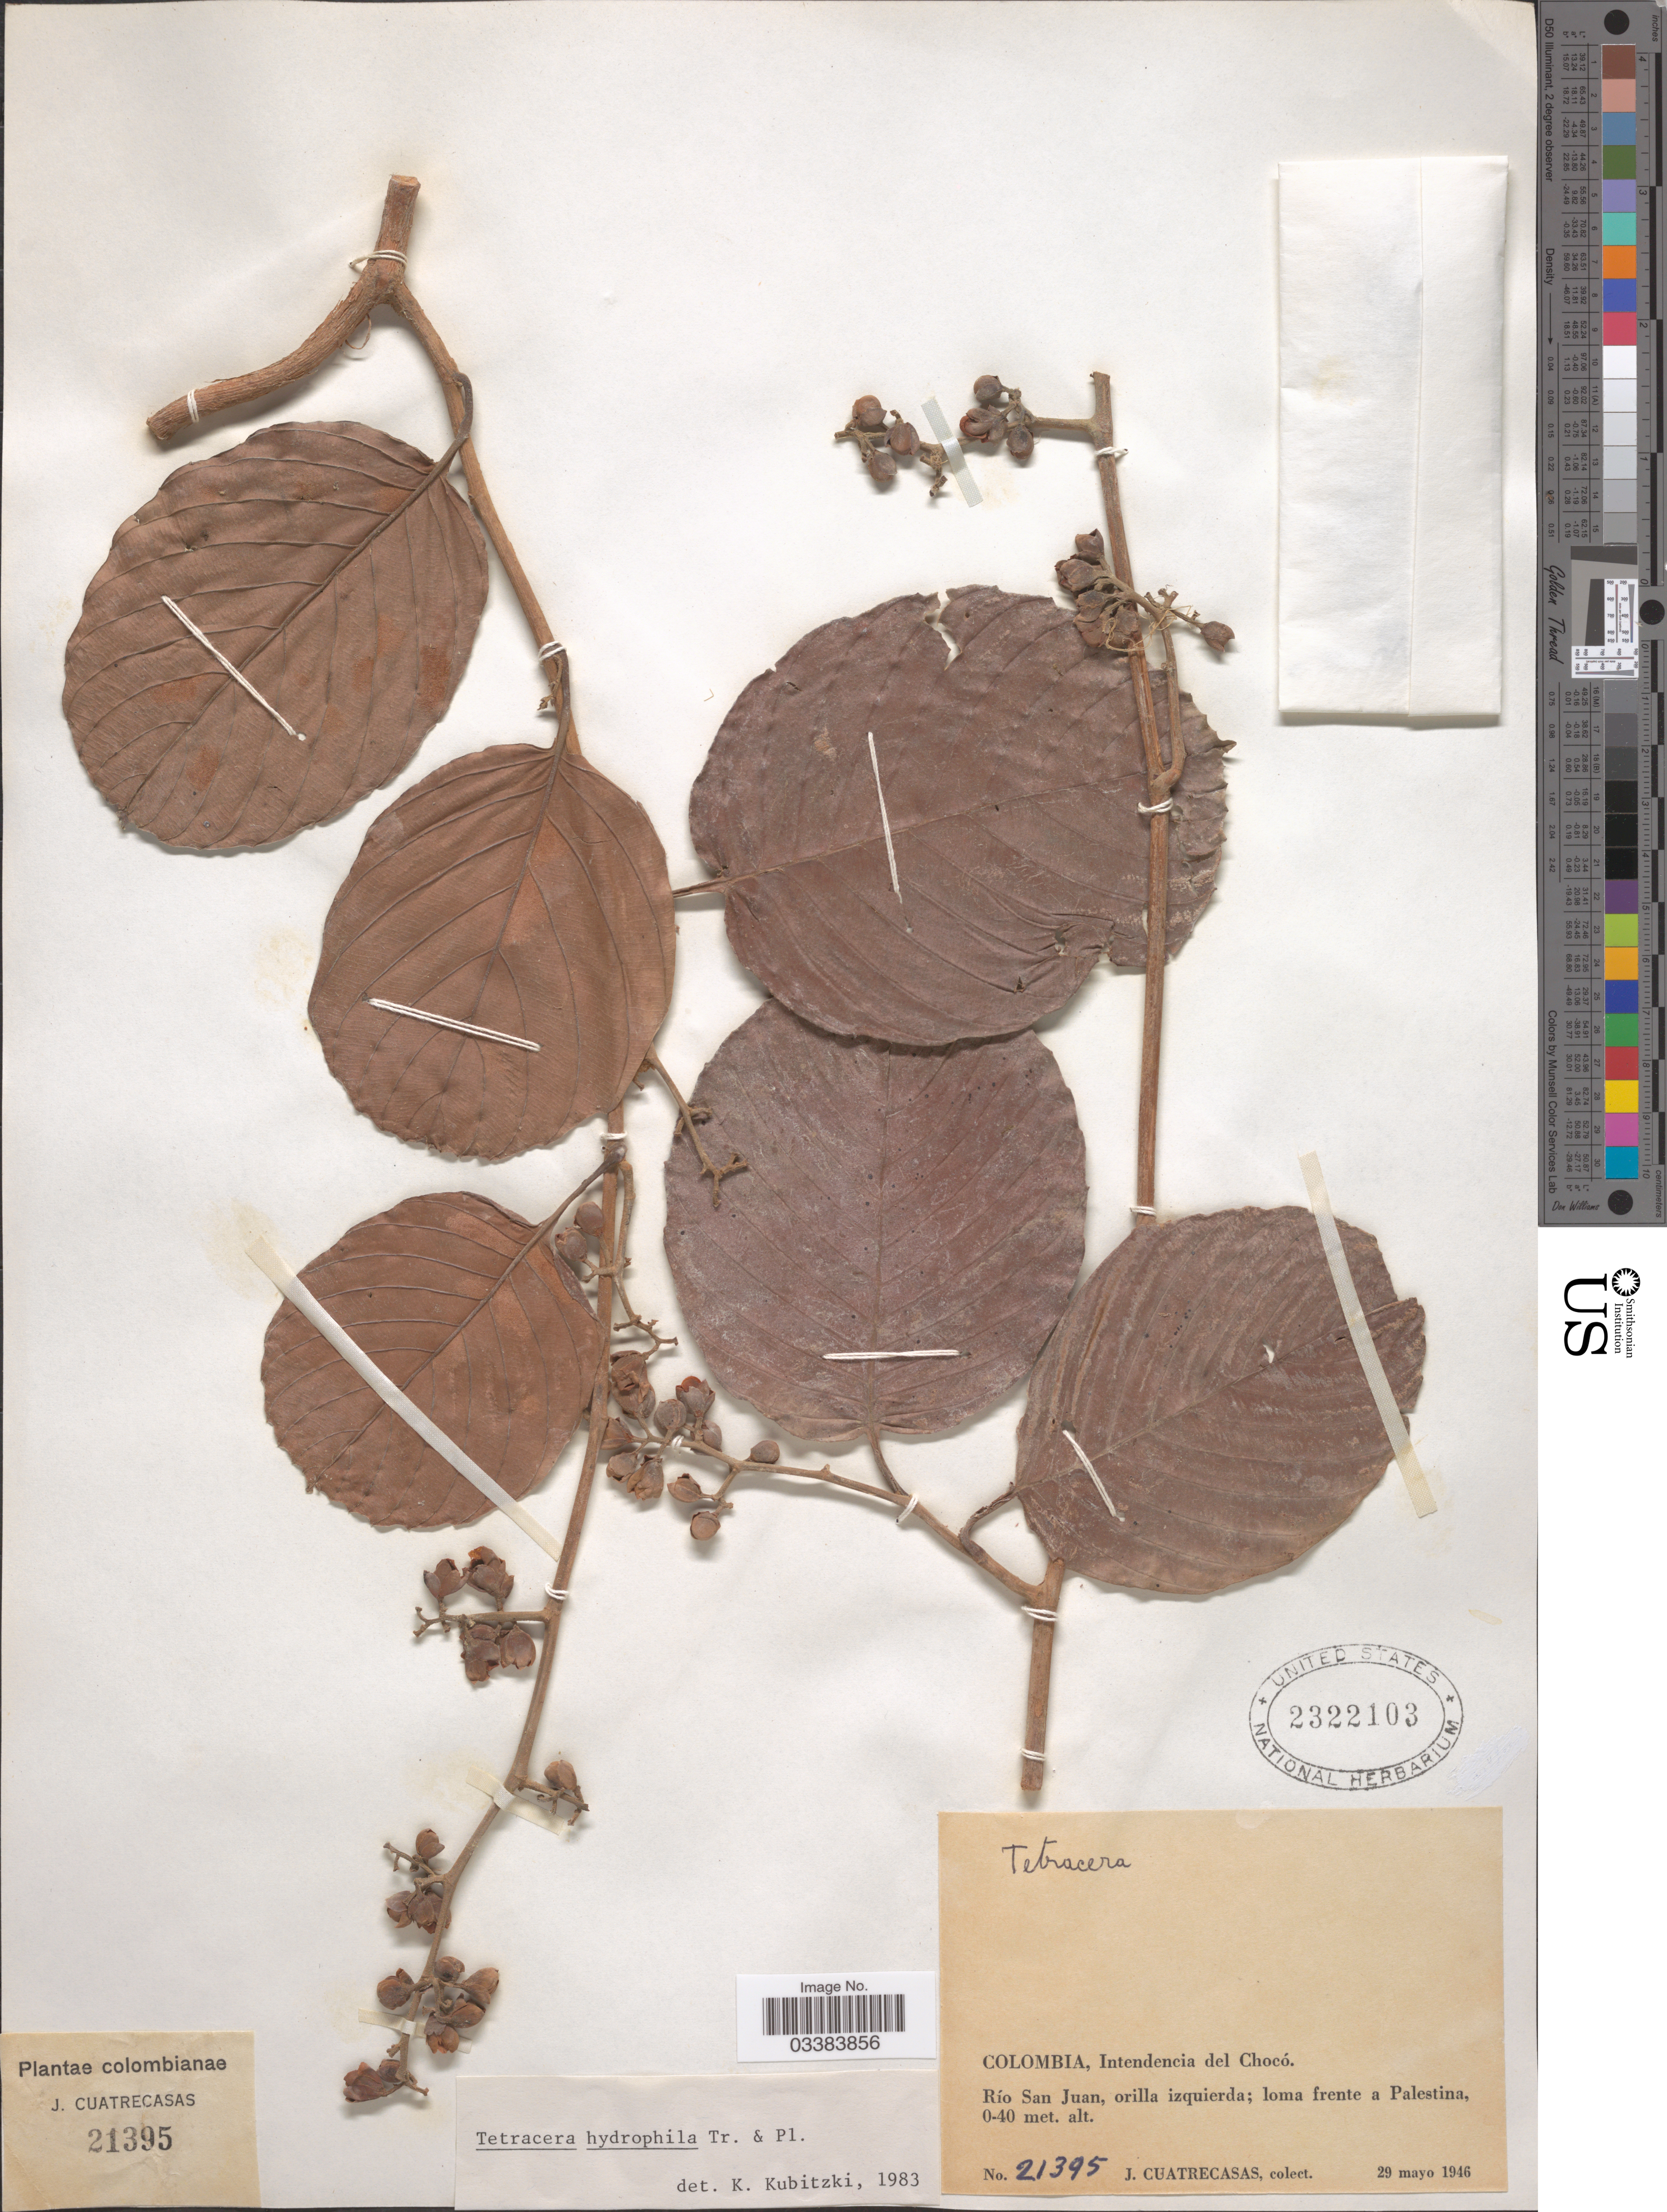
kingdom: Plantae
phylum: Tracheophyta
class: Magnoliopsida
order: Dilleniales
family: Dilleniaceae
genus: Tetracera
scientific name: Tetracera hydrophila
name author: Triana & Planch.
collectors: J. Cuatrecasas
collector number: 21395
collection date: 1946-05-29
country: Colombia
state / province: Chocó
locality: Intendencia del Chocó. Río San Juan, orilla izquierda; loma frente a Palestina.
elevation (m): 0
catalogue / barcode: US 2322103